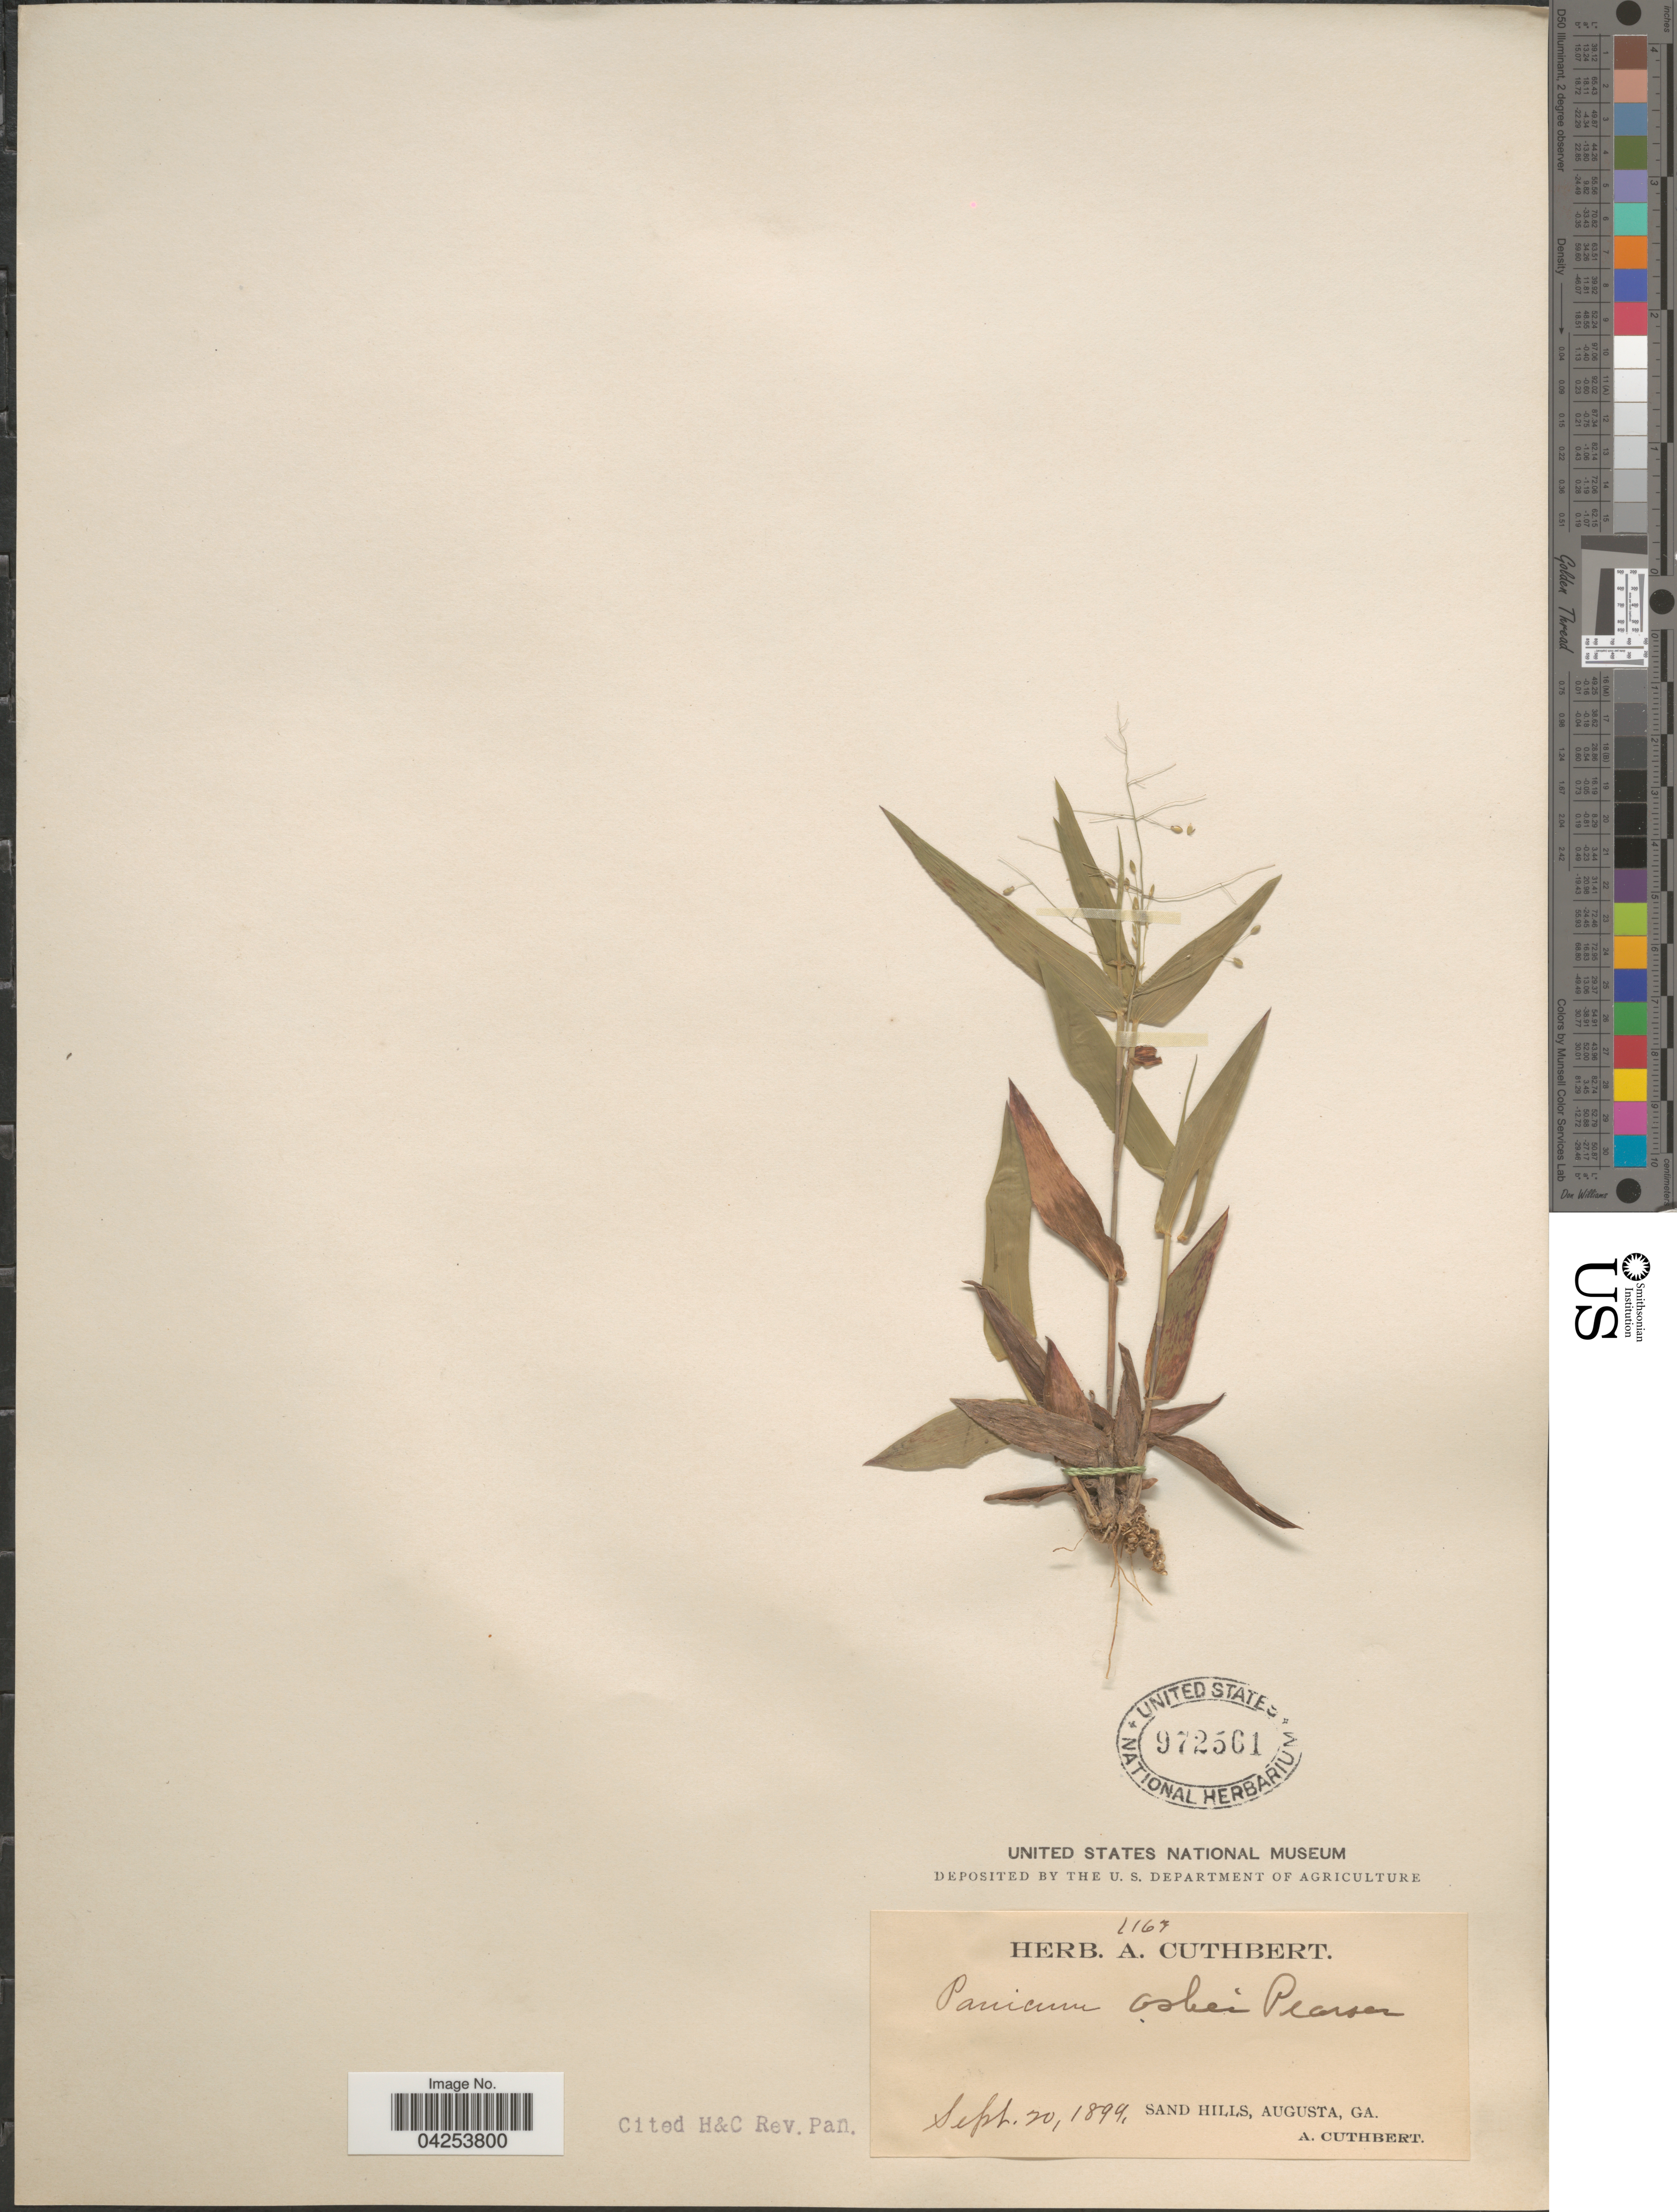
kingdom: Plantae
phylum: Tracheophyta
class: Liliopsida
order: Poales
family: Poaceae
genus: Dichanthelium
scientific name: Dichanthelium commutatum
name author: (Schult.) Gould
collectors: A. Cuthbert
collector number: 1167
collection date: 1899-09-20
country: United States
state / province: Georgia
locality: Sand hills, Augusta.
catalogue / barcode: US 972561